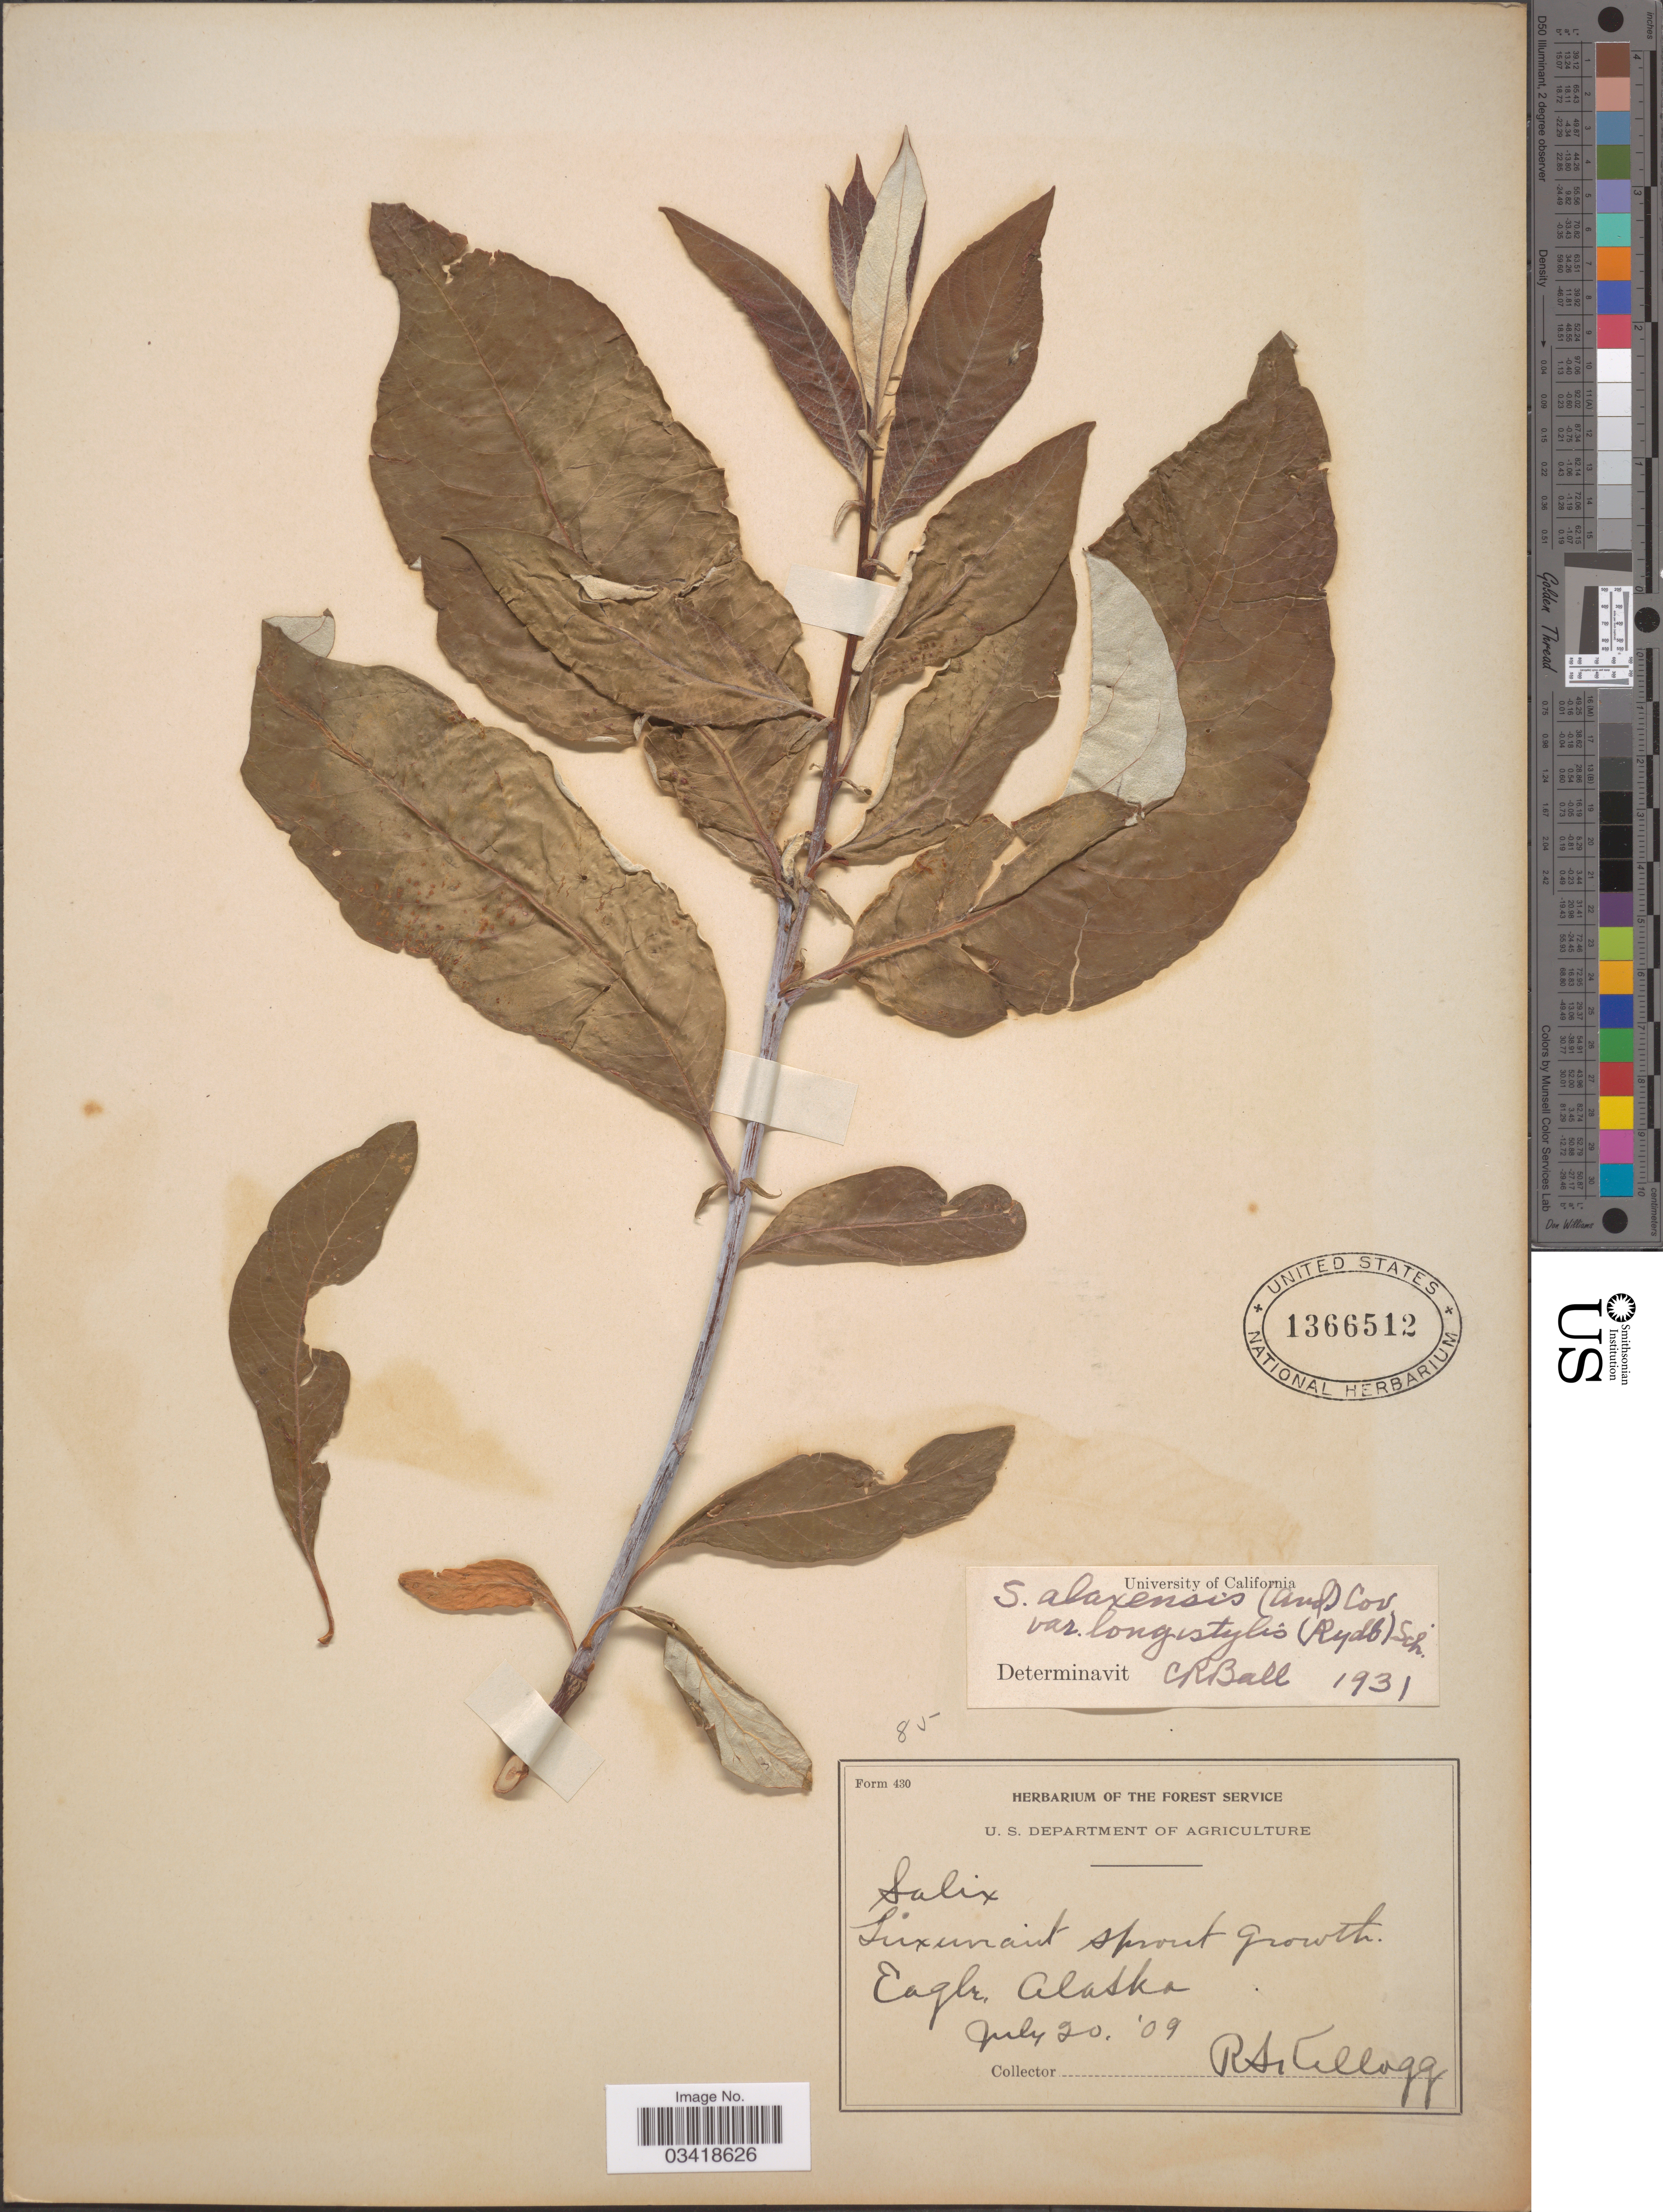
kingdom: Plantae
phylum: Tracheophyta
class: Magnoliopsida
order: Malpighiales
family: Salicaceae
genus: Salix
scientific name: Salix alaxensis var. longistylis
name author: (Rydb.) C.K. Schneid.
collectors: R. Kellogg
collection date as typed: Transcribed d/m/y: 20/7/9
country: United States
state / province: Alaska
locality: Eagle.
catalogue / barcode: US 1366512